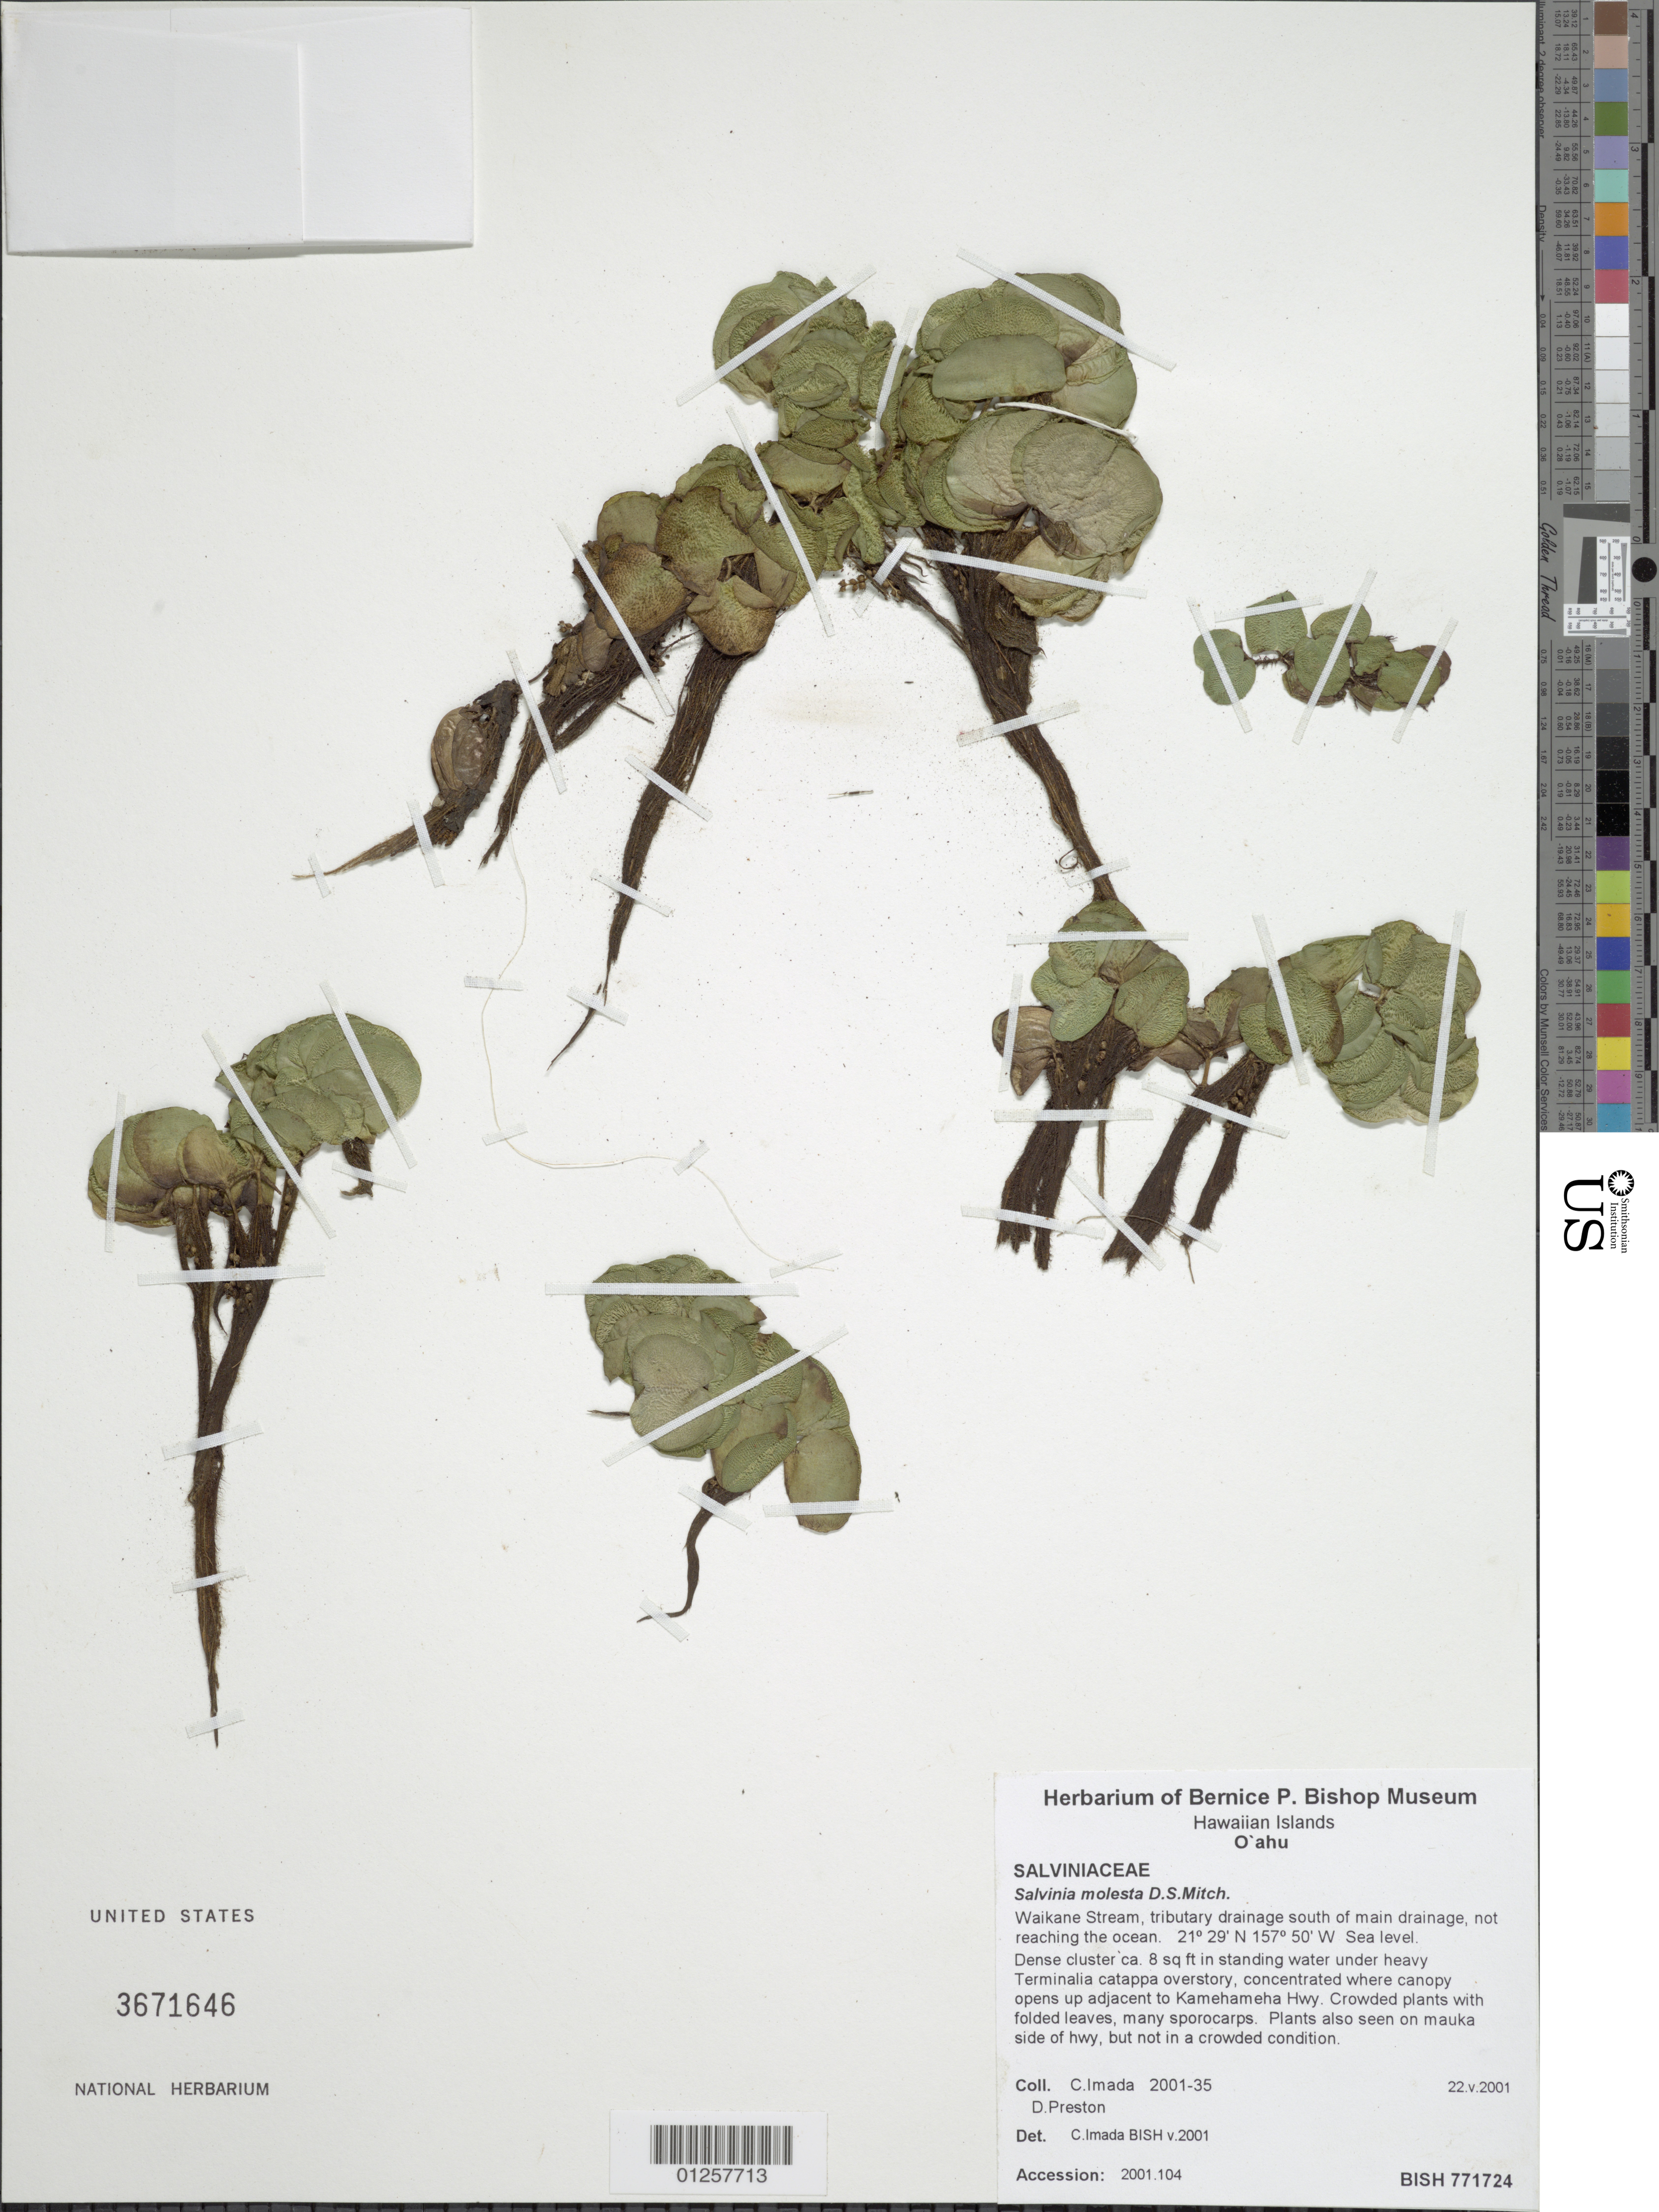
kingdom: Plantae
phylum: Tracheophyta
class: Polypodiopsida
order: Salviniales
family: Salviniaceae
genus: Salvinia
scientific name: Salvinia molesta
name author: D.S. Mitch.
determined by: Imada, C.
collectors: C. Imada & D. Preston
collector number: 2001-35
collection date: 2001-05-22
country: United States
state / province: Hawaii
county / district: Honolulu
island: Oahu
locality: Waikane Stream, tributary drainage south of main drainage, not reaching the ocean.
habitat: In standing water.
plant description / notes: Accession: 2005.104.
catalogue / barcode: US 3671646